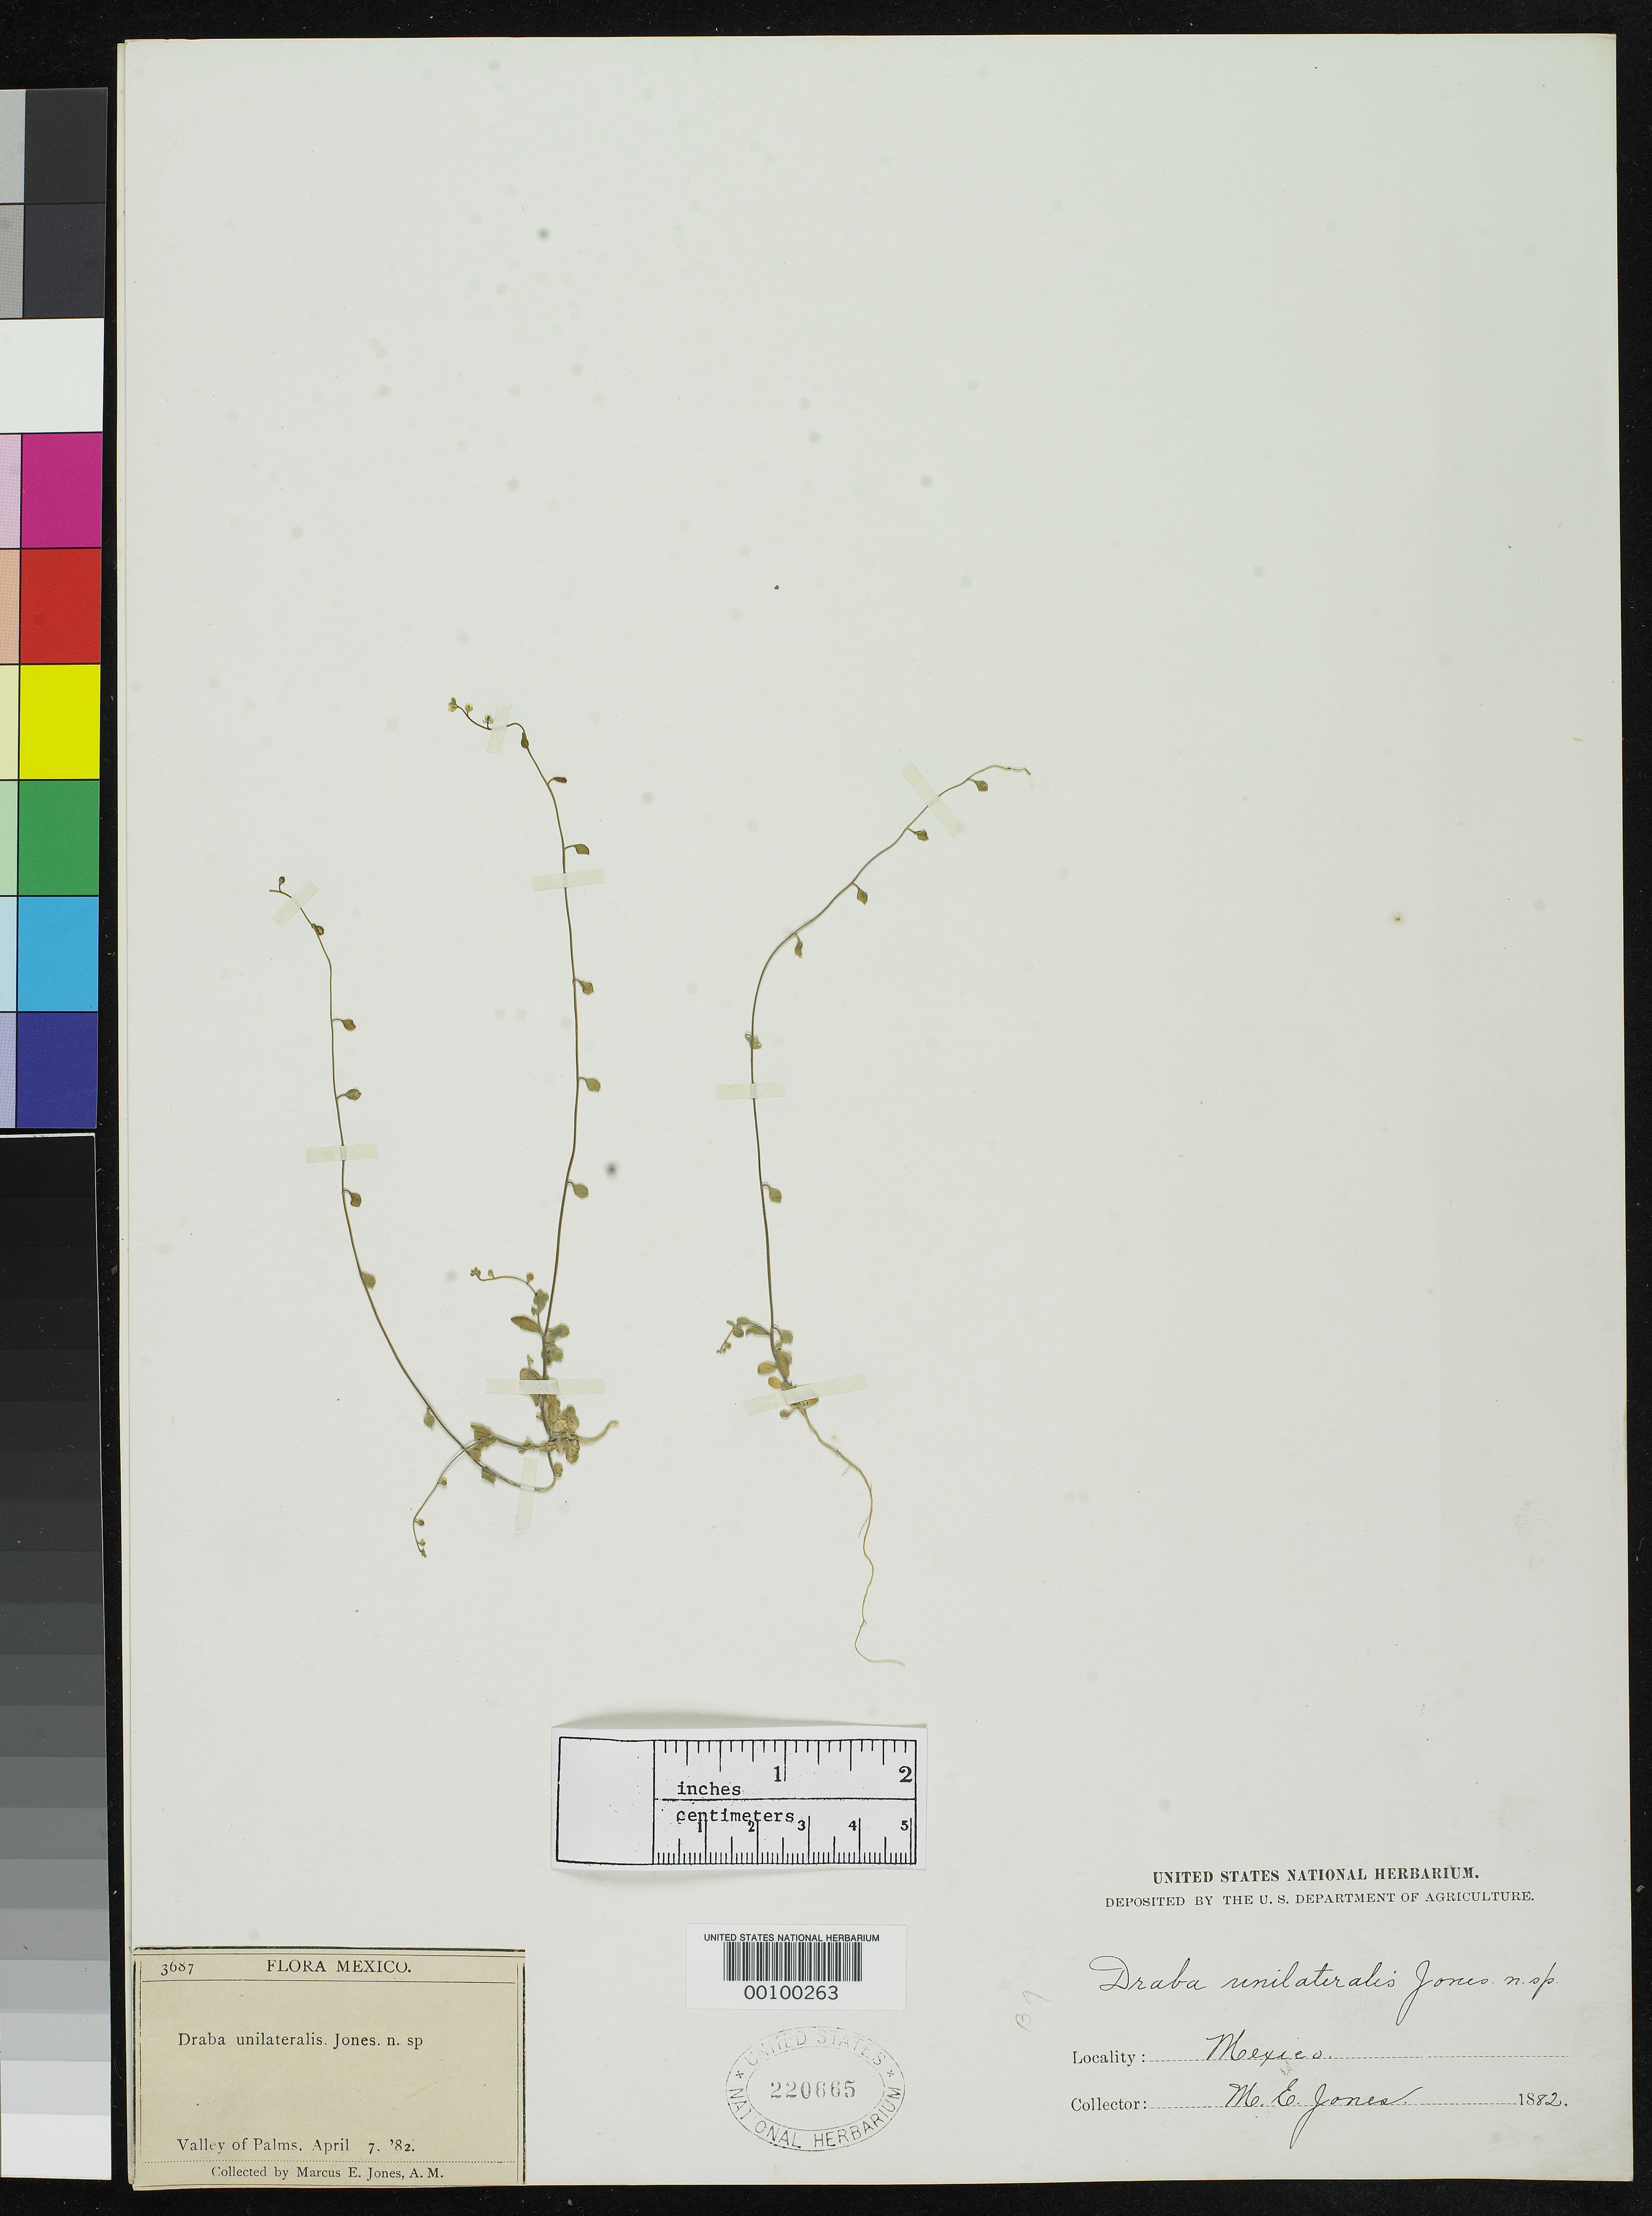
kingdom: Plantae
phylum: Tracheophyta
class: Magnoliopsida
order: Brassicales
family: Brassicaceae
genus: Draba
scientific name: Draba unilateralis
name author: M.E. Jones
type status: Type Collection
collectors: M. E. Jones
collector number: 3687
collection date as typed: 07 Apr 1882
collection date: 1882-04-07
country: Mexico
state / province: Baja California Sur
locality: Valley of Palms.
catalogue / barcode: US 220665